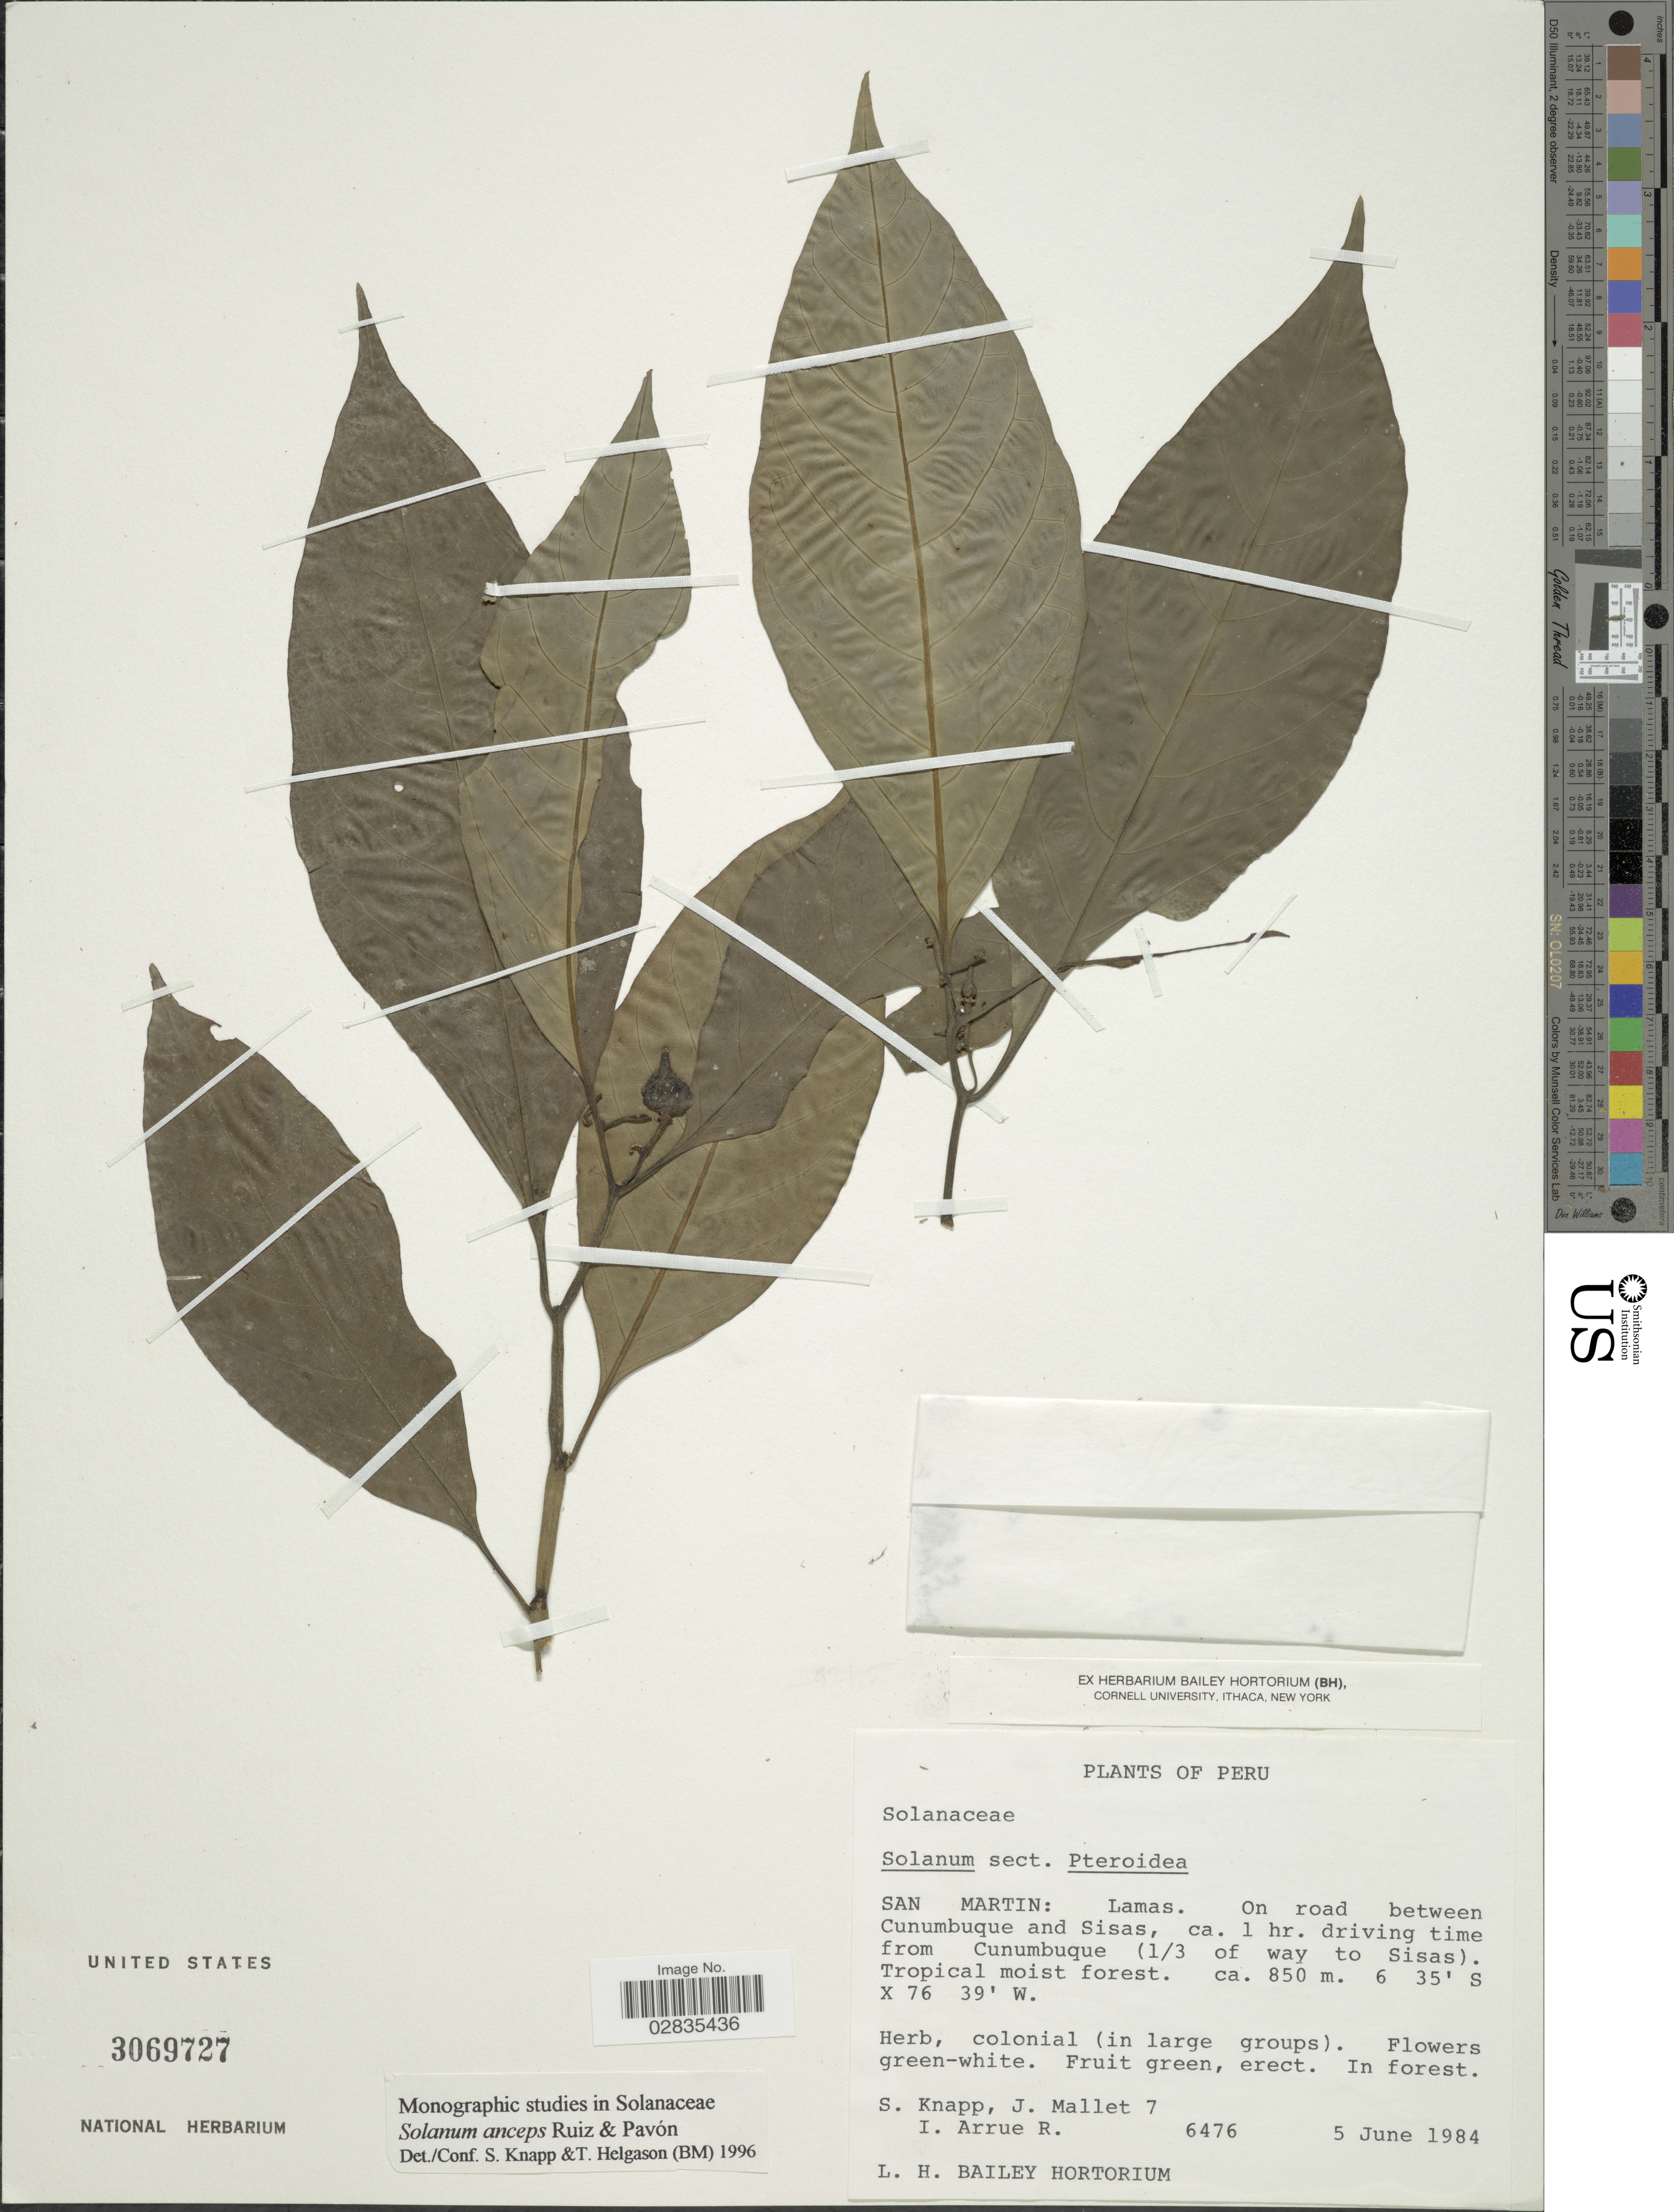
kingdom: Plantae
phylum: Tracheophyta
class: Magnoliopsida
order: Solanales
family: Solanaceae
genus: Solanum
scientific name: Solanum anceps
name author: Ruiz & Pav.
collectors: S. Knapp, J. Mallet & I. Arrue R.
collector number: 6476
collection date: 1984-06-05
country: Peru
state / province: San Martín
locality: Lamas, on road between Cunumbuque and Sisas, ca. 1 hr. driving time from Cunumbuque (1/3 of way to Sisas).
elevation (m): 850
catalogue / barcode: US 3069727